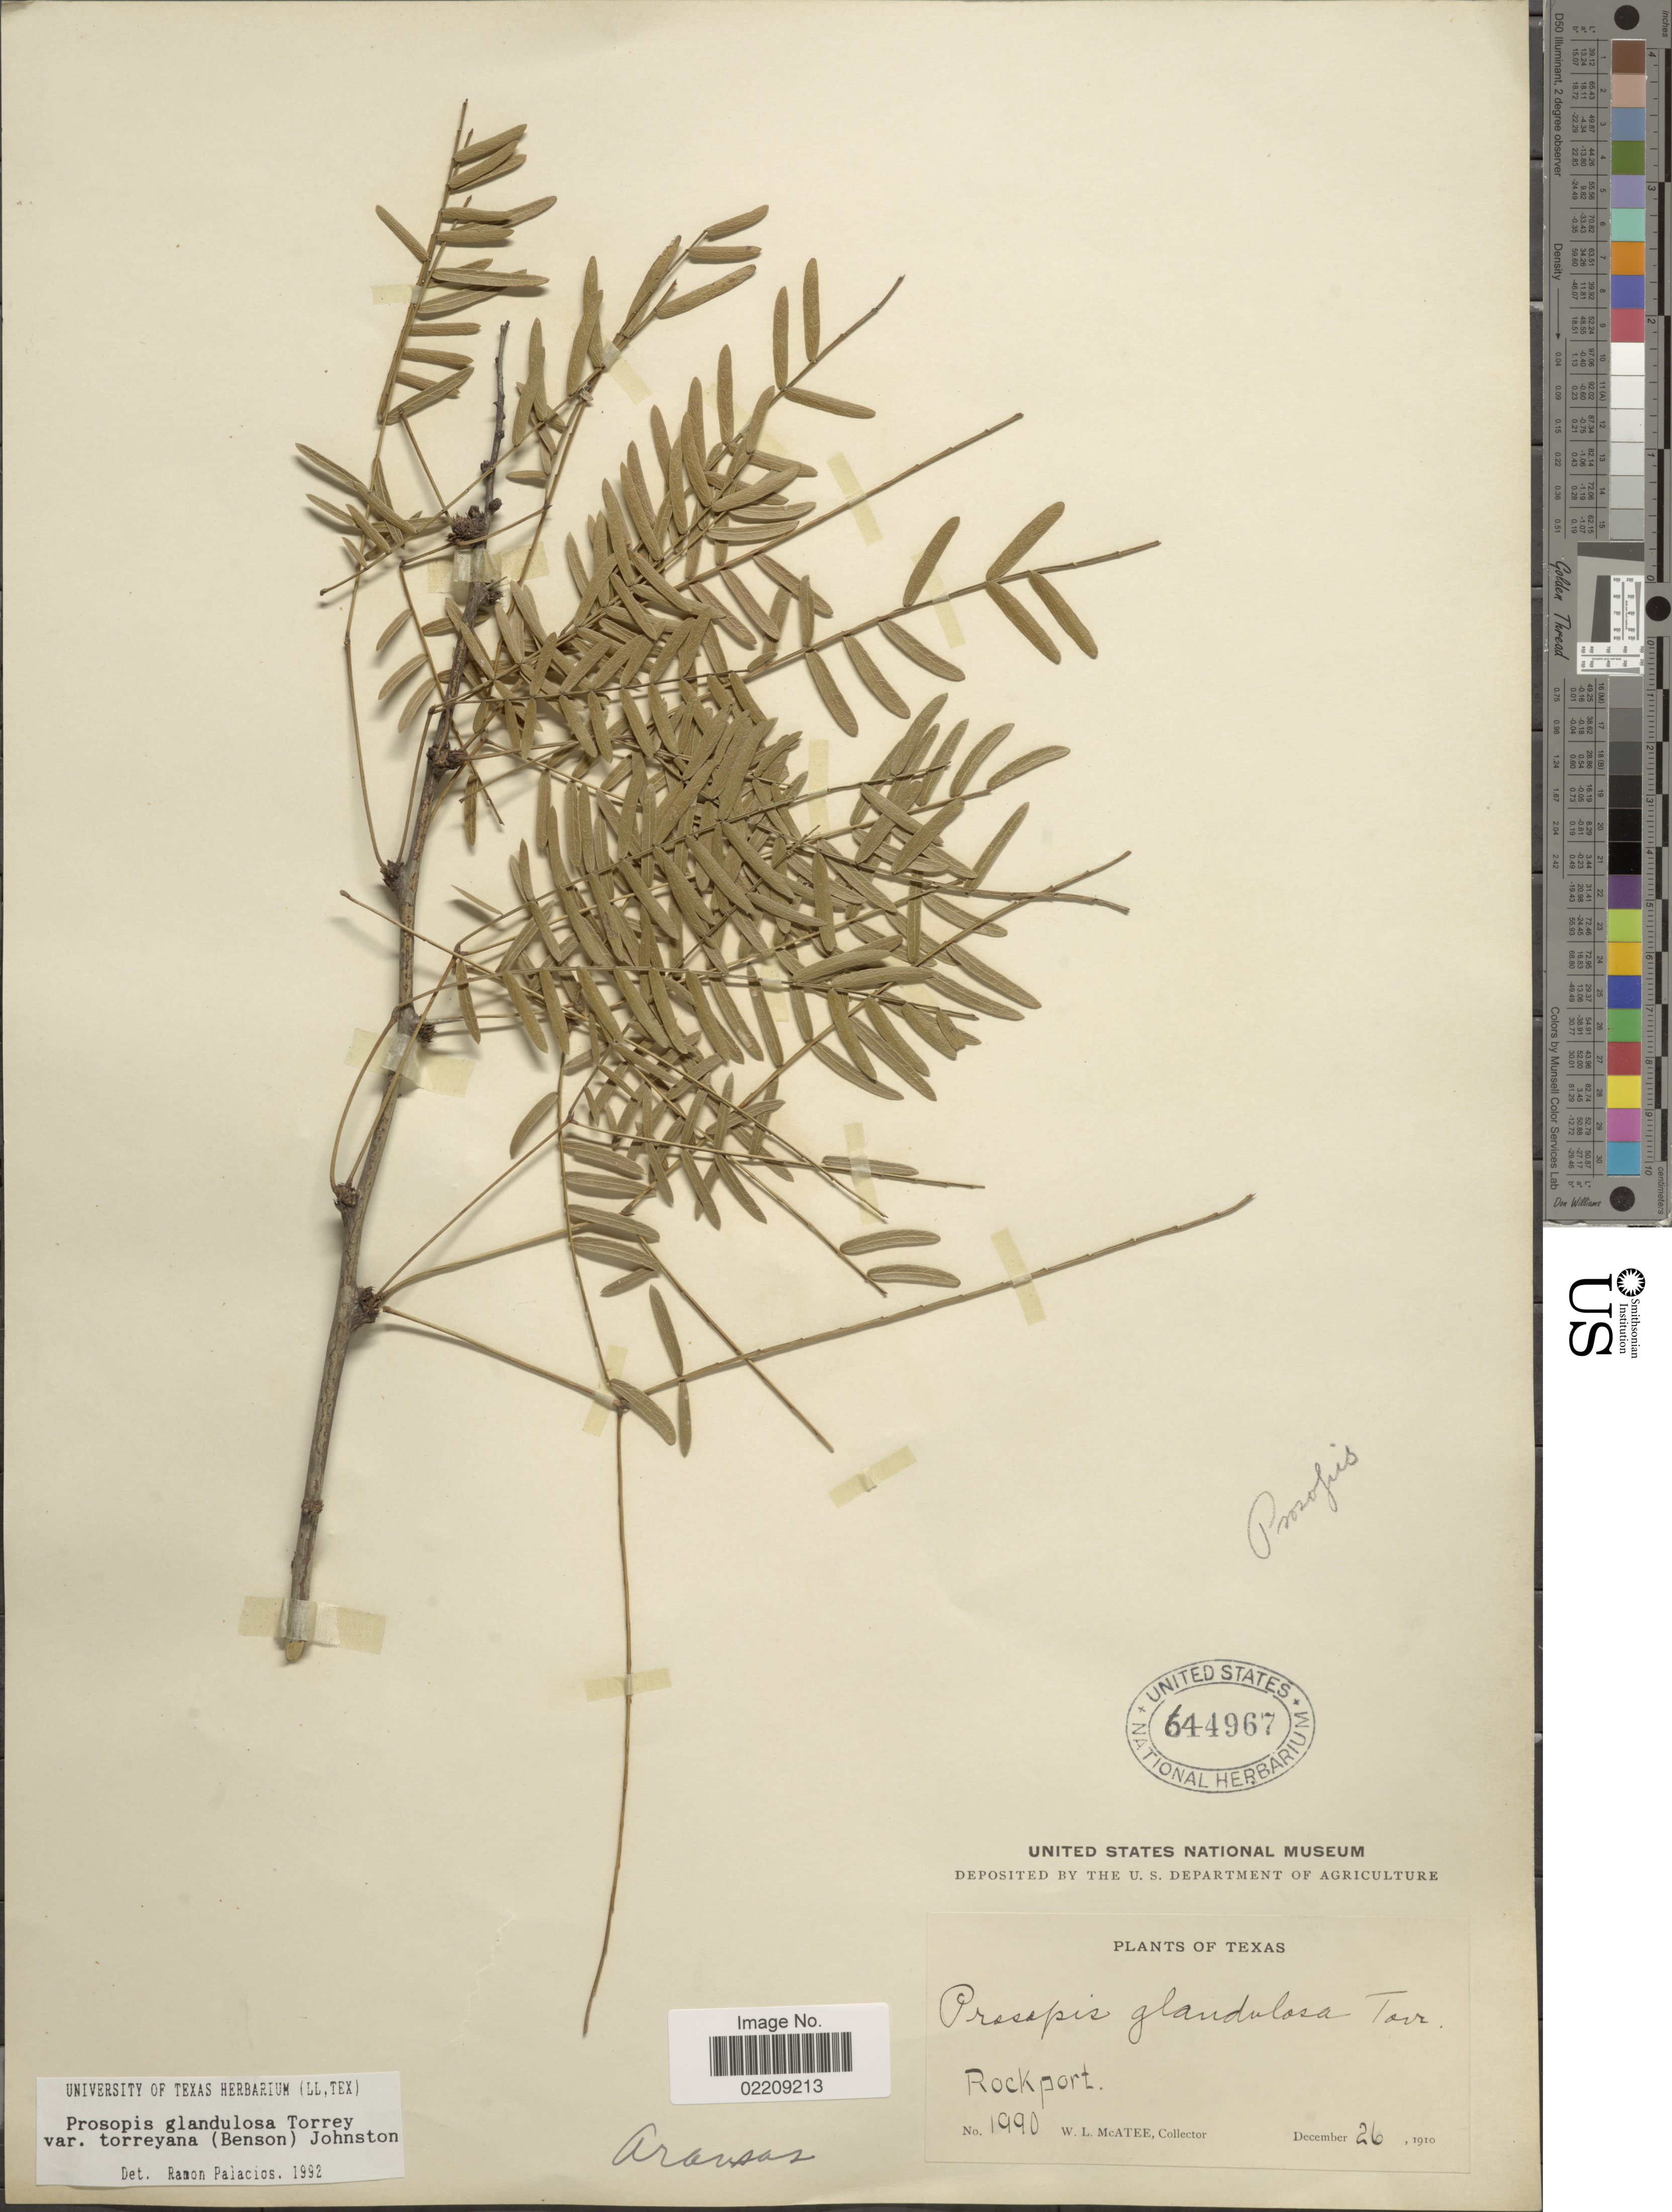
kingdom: Plantae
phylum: Tracheophyta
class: Magnoliopsida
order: Fabales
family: Fabaceae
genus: Neltuma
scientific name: Neltuma odorata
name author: (Torr. & Frém.) C. E. Hughes & G.P. Lewis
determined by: Strong, Mark T., (BOT), Smithsonian Institution - National Museum of Natural History (UNITED STATES)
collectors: W. McAtee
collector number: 1990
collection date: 1910-12-26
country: United States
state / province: Texas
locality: Rockport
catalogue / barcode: US 644967